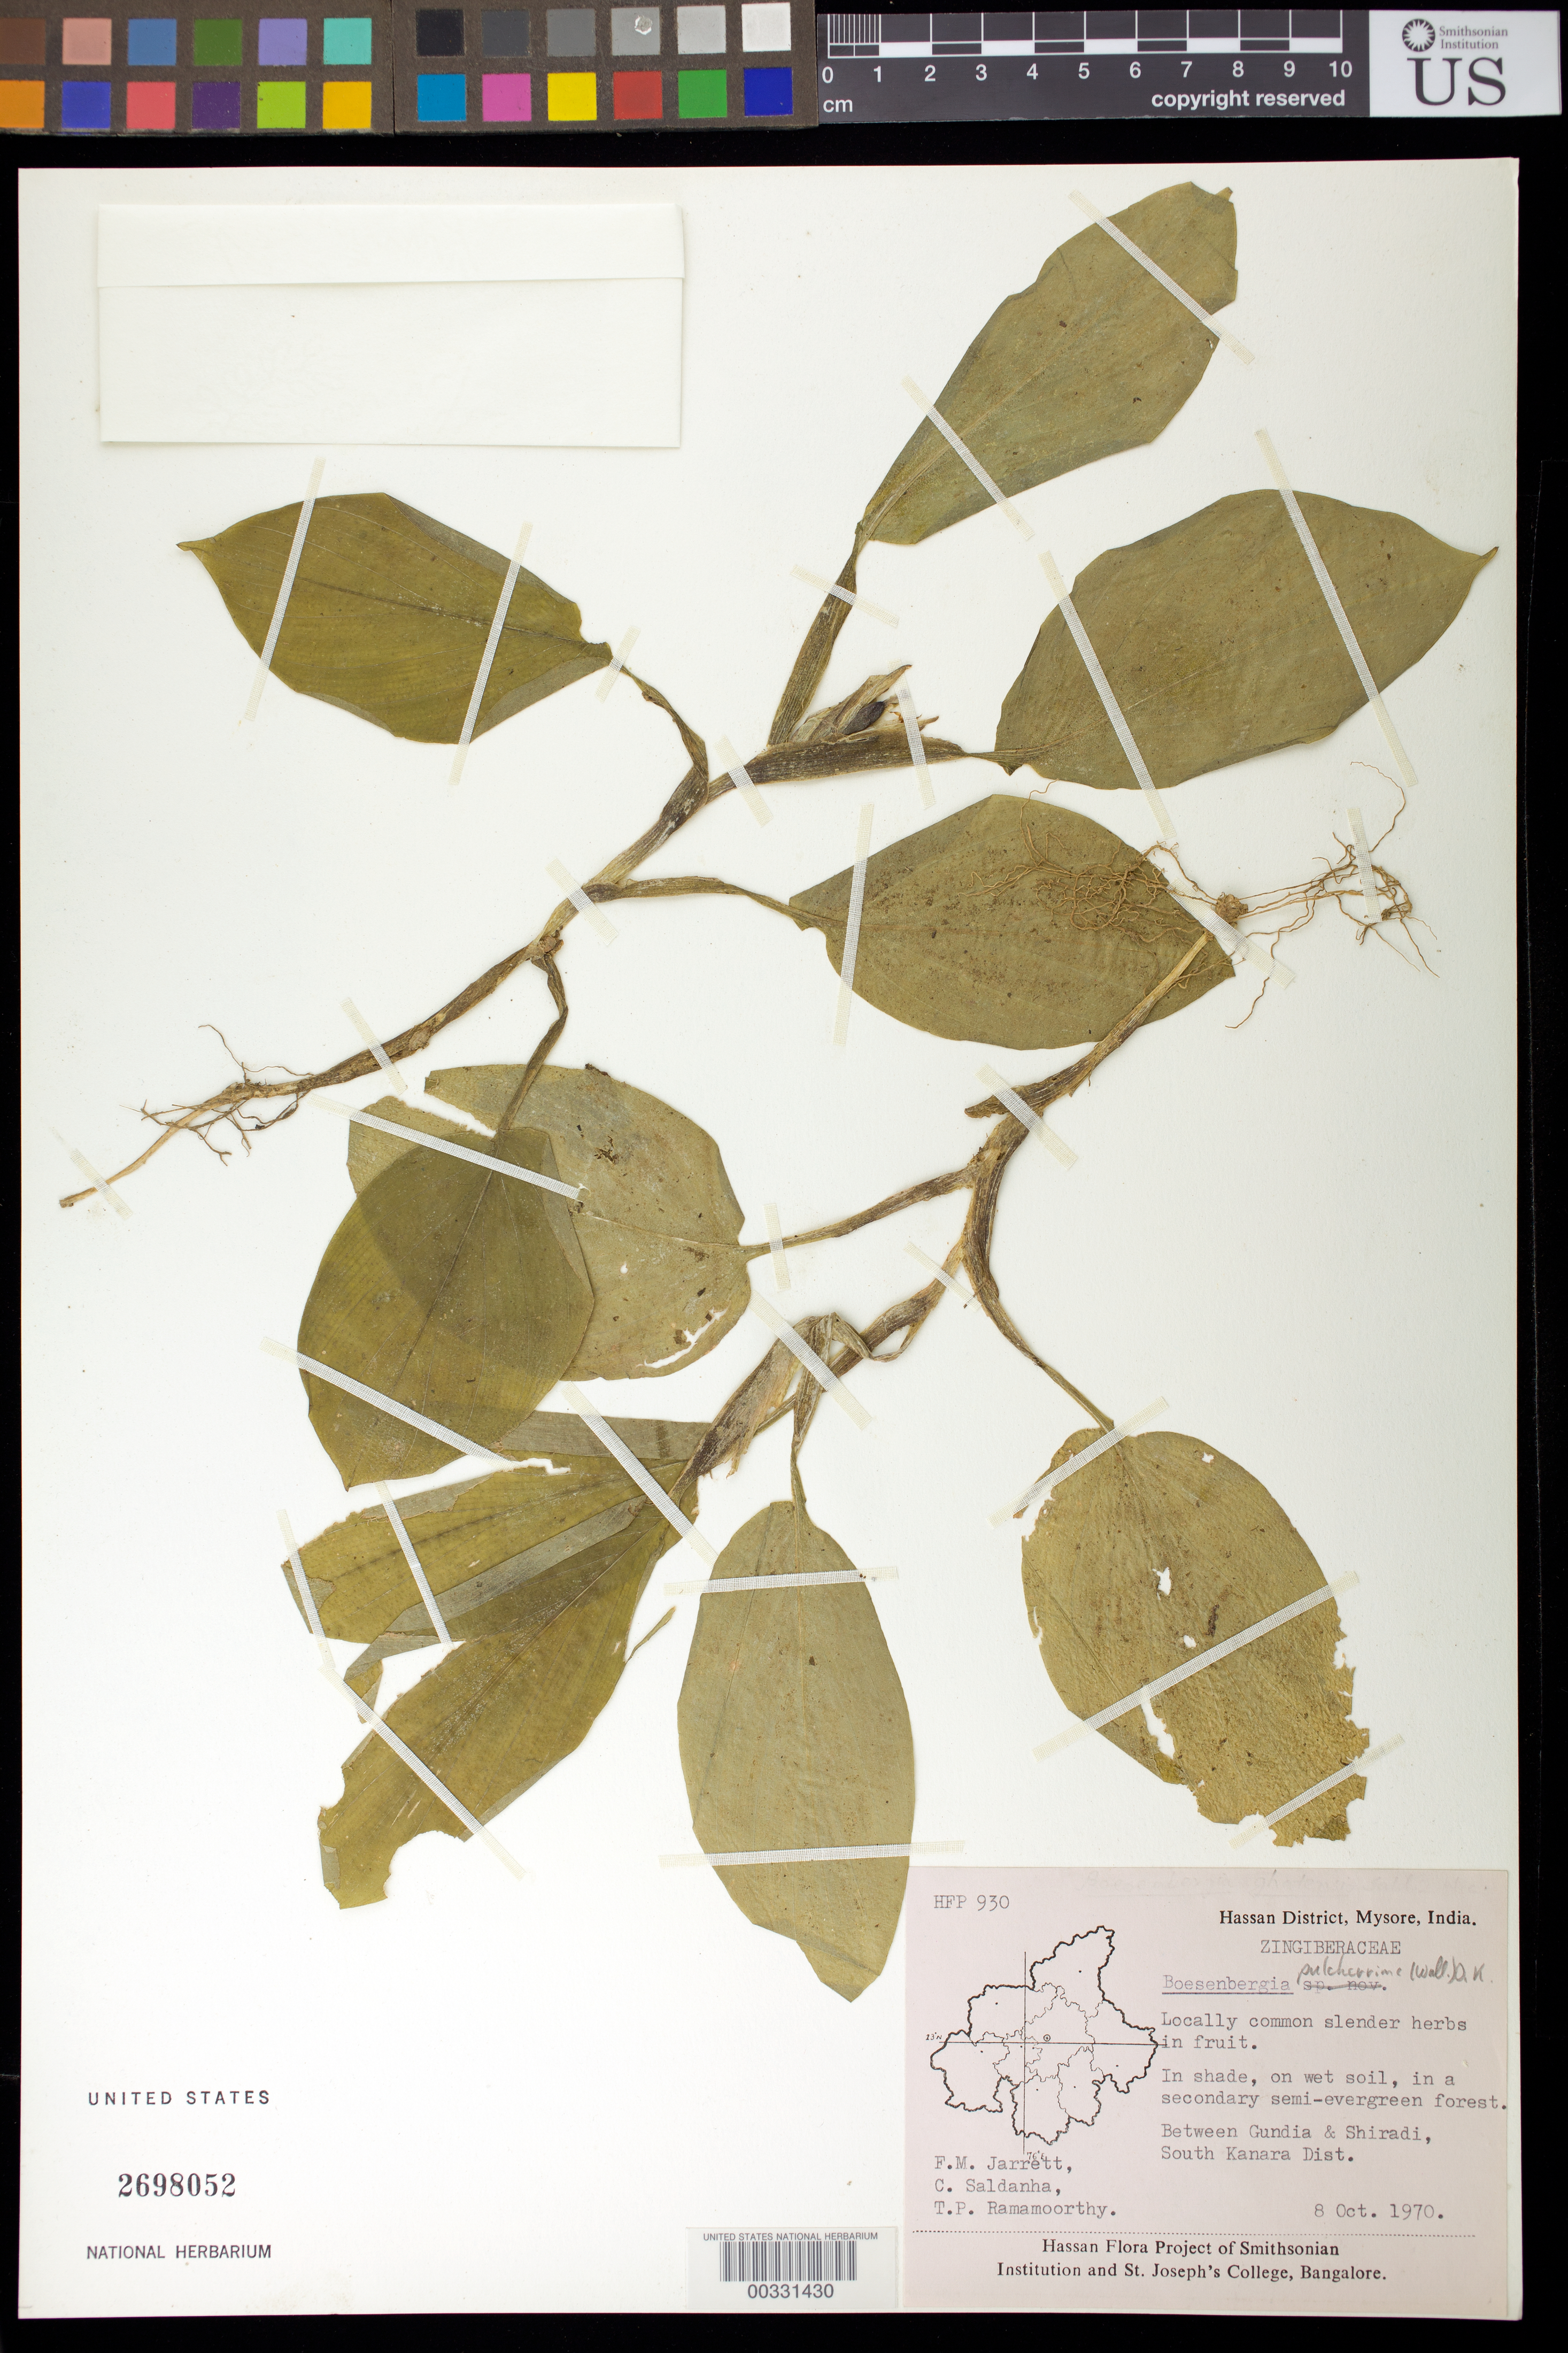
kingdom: Plantae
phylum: Tracheophyta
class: Liliopsida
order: Zingiberales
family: Zingiberaceae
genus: Boesenbergia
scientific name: Boesenbergia pulcherrima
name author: (Wall.) Kuntze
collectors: F. M. Jarrett, C. J. Saldanha & T. P. Ramamoorthy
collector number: Hfp 930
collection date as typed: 08 Oct 1970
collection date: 1970-10-08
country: India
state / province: Karnataka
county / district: Hassan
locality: Between gundia and shiradi, south kanara dist, mysore state [mysore state = karnataka.]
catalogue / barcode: US 2698052